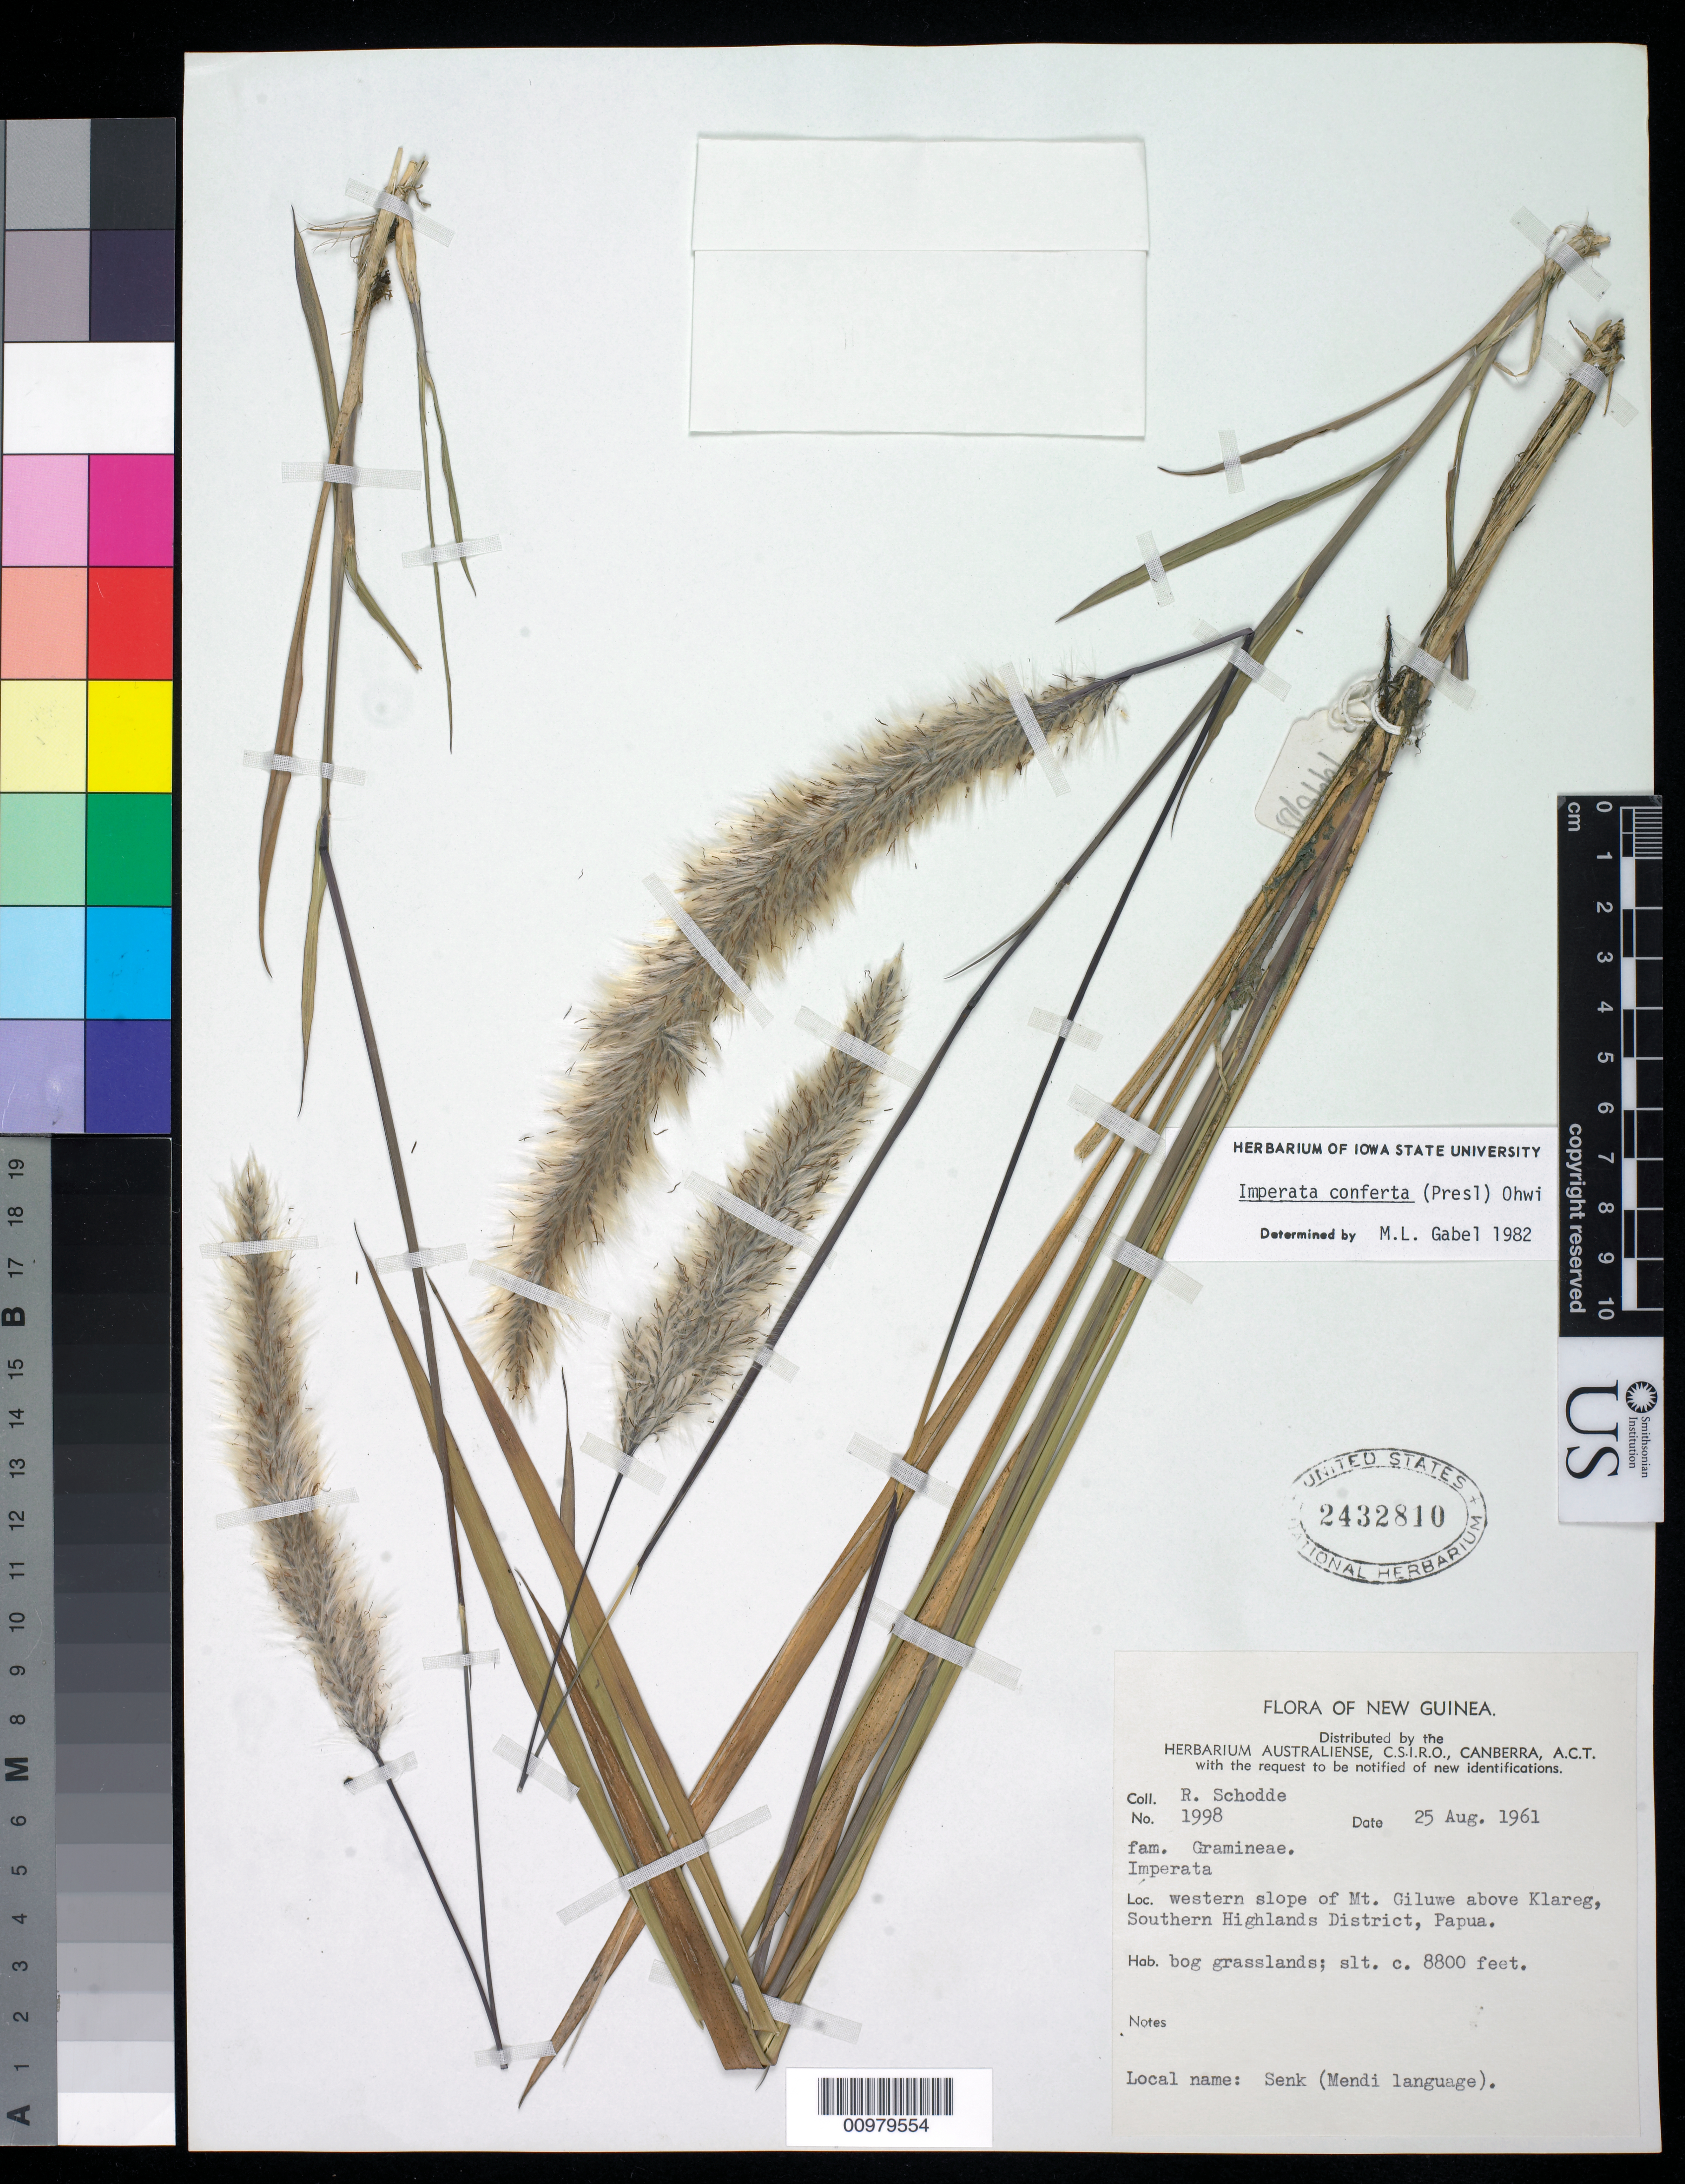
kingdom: Plantae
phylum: Tracheophyta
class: Liliopsida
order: Poales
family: Poaceae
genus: Imperata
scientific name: Imperata conferta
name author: (J. Presl) Ohwi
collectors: R. Schodde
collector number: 1998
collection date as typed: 25 Aug 1961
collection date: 1961-08-25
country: Papua New Guinea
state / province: Southern Highlands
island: New Guinea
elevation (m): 2438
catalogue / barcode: US 2432810